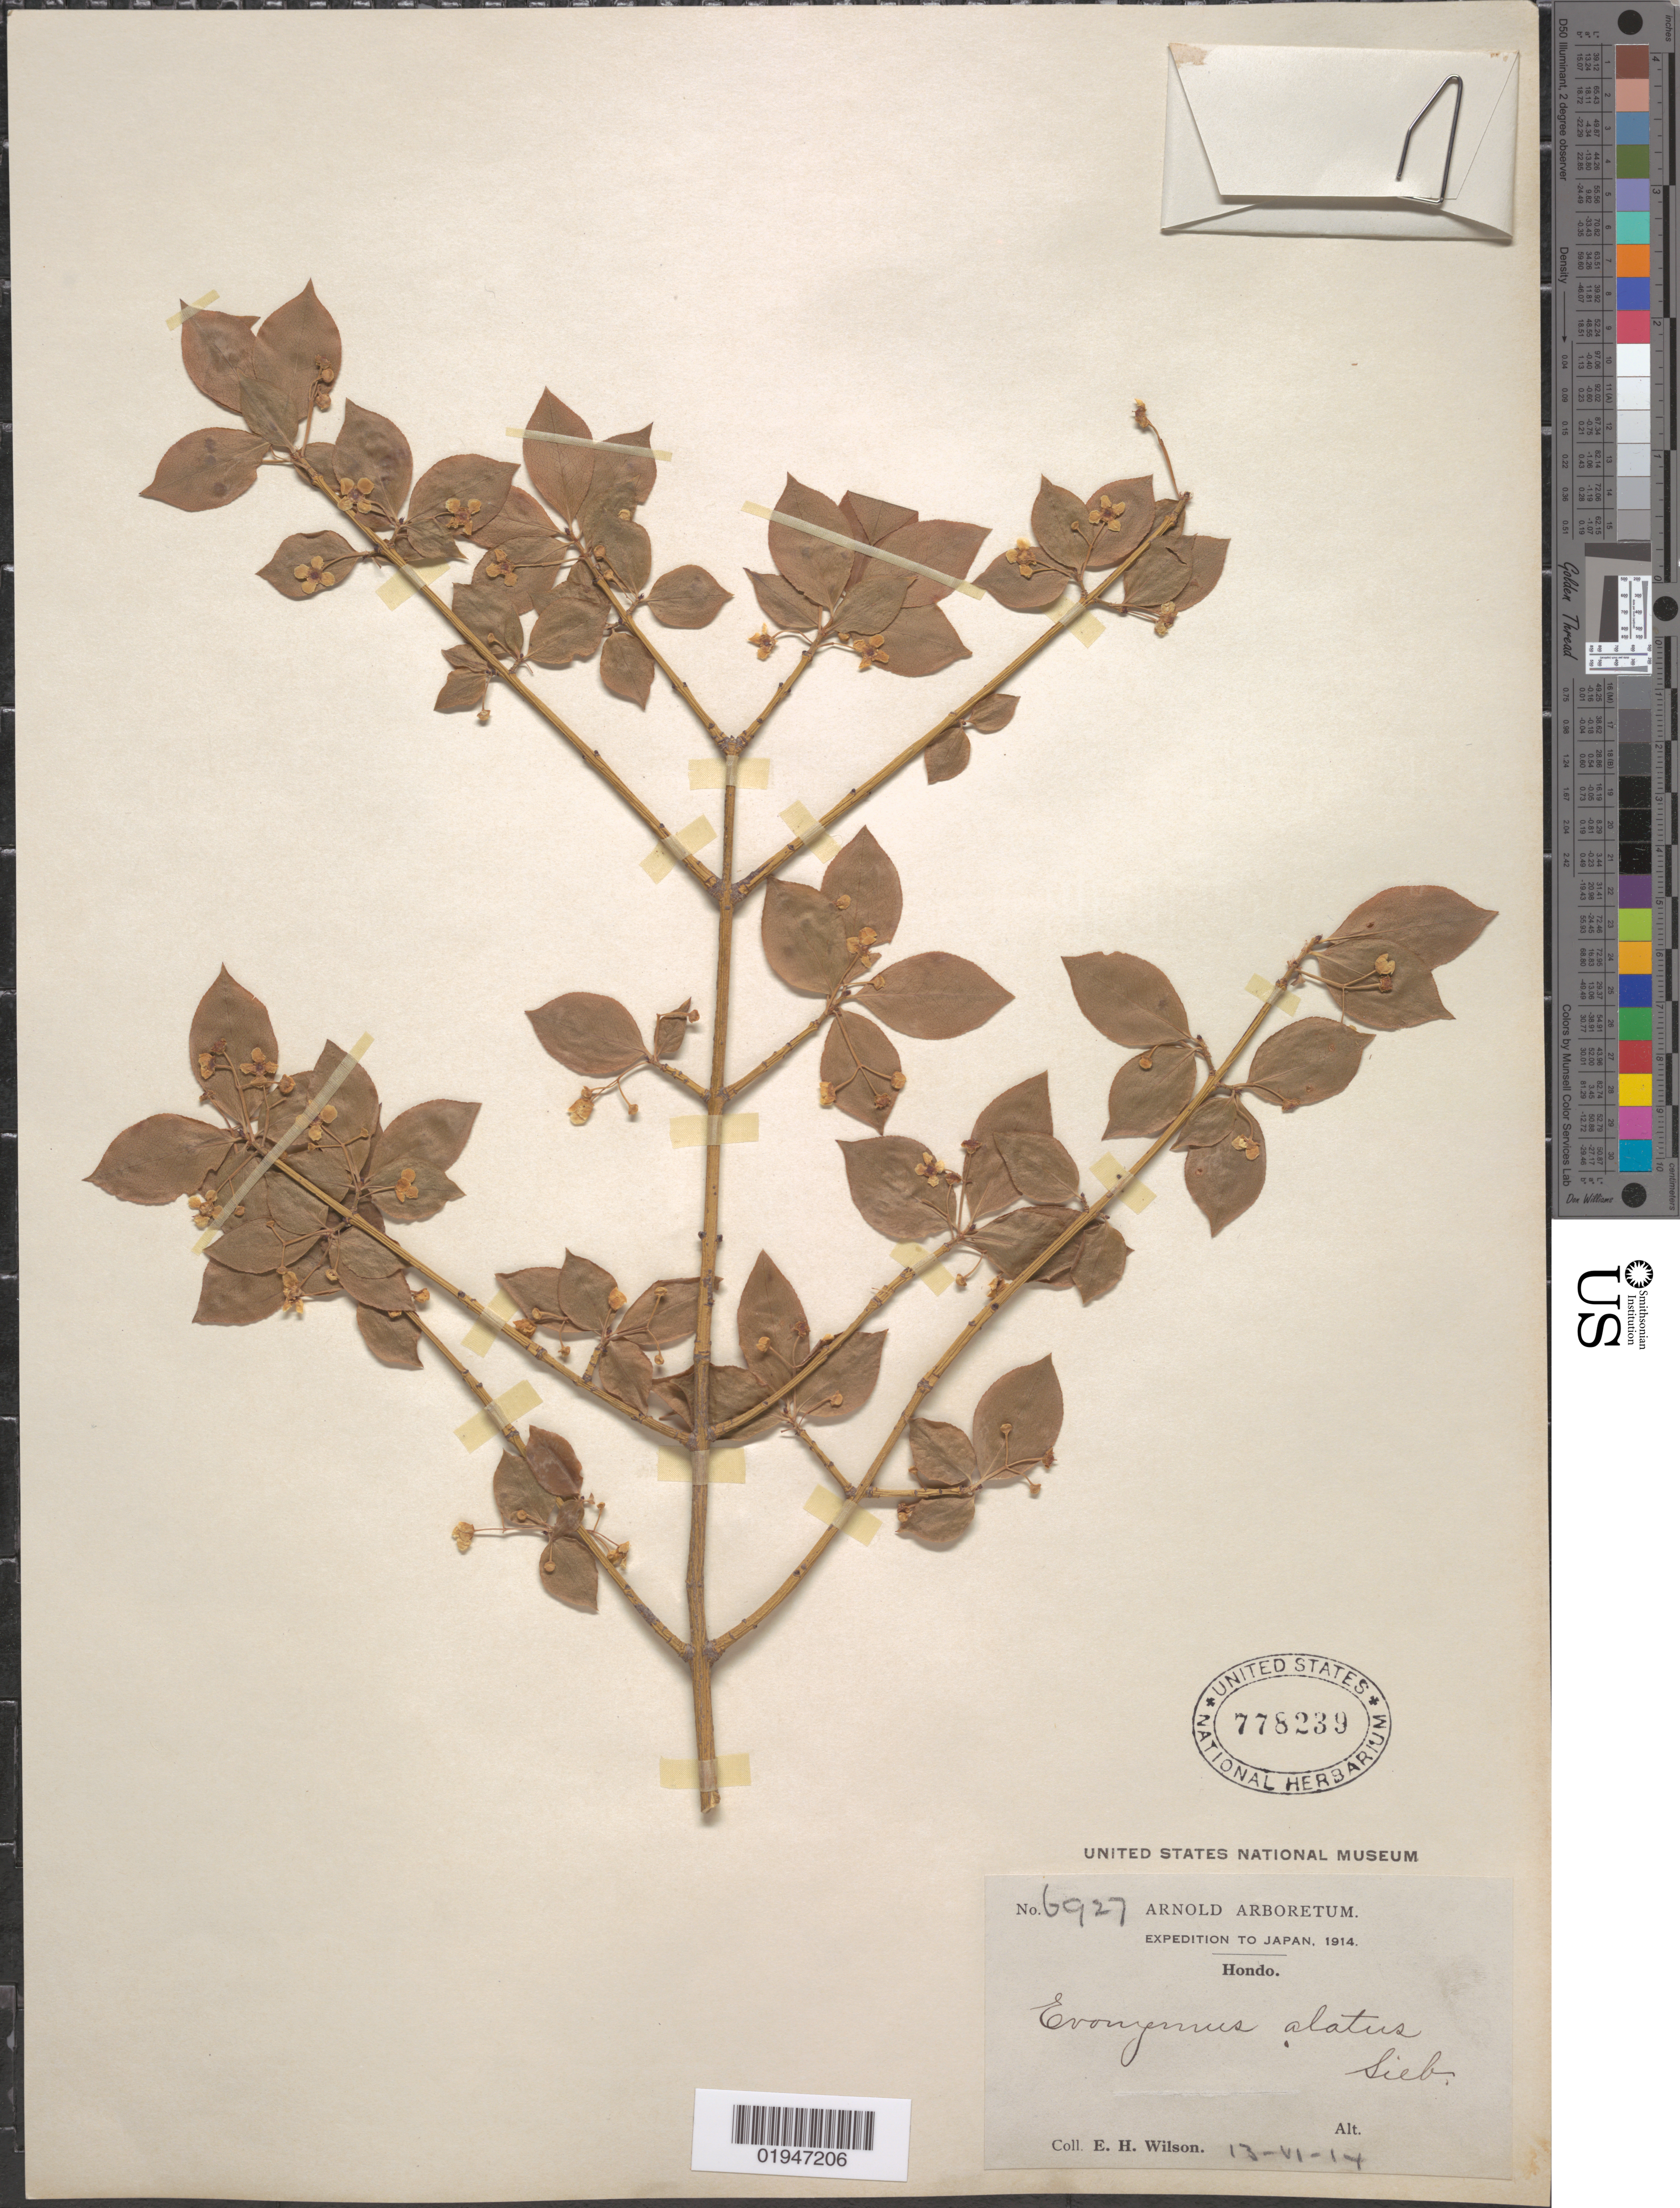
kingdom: Plantae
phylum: Tracheophyta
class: Magnoliopsida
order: Celastrales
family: Celastraceae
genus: Euonymus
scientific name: Euonymus alatus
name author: (Thunb.) Siebold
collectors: E. H. Wilson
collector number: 6927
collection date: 1914-06-13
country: Japan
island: Honshu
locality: Hondo [Honshu]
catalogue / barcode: US 778239